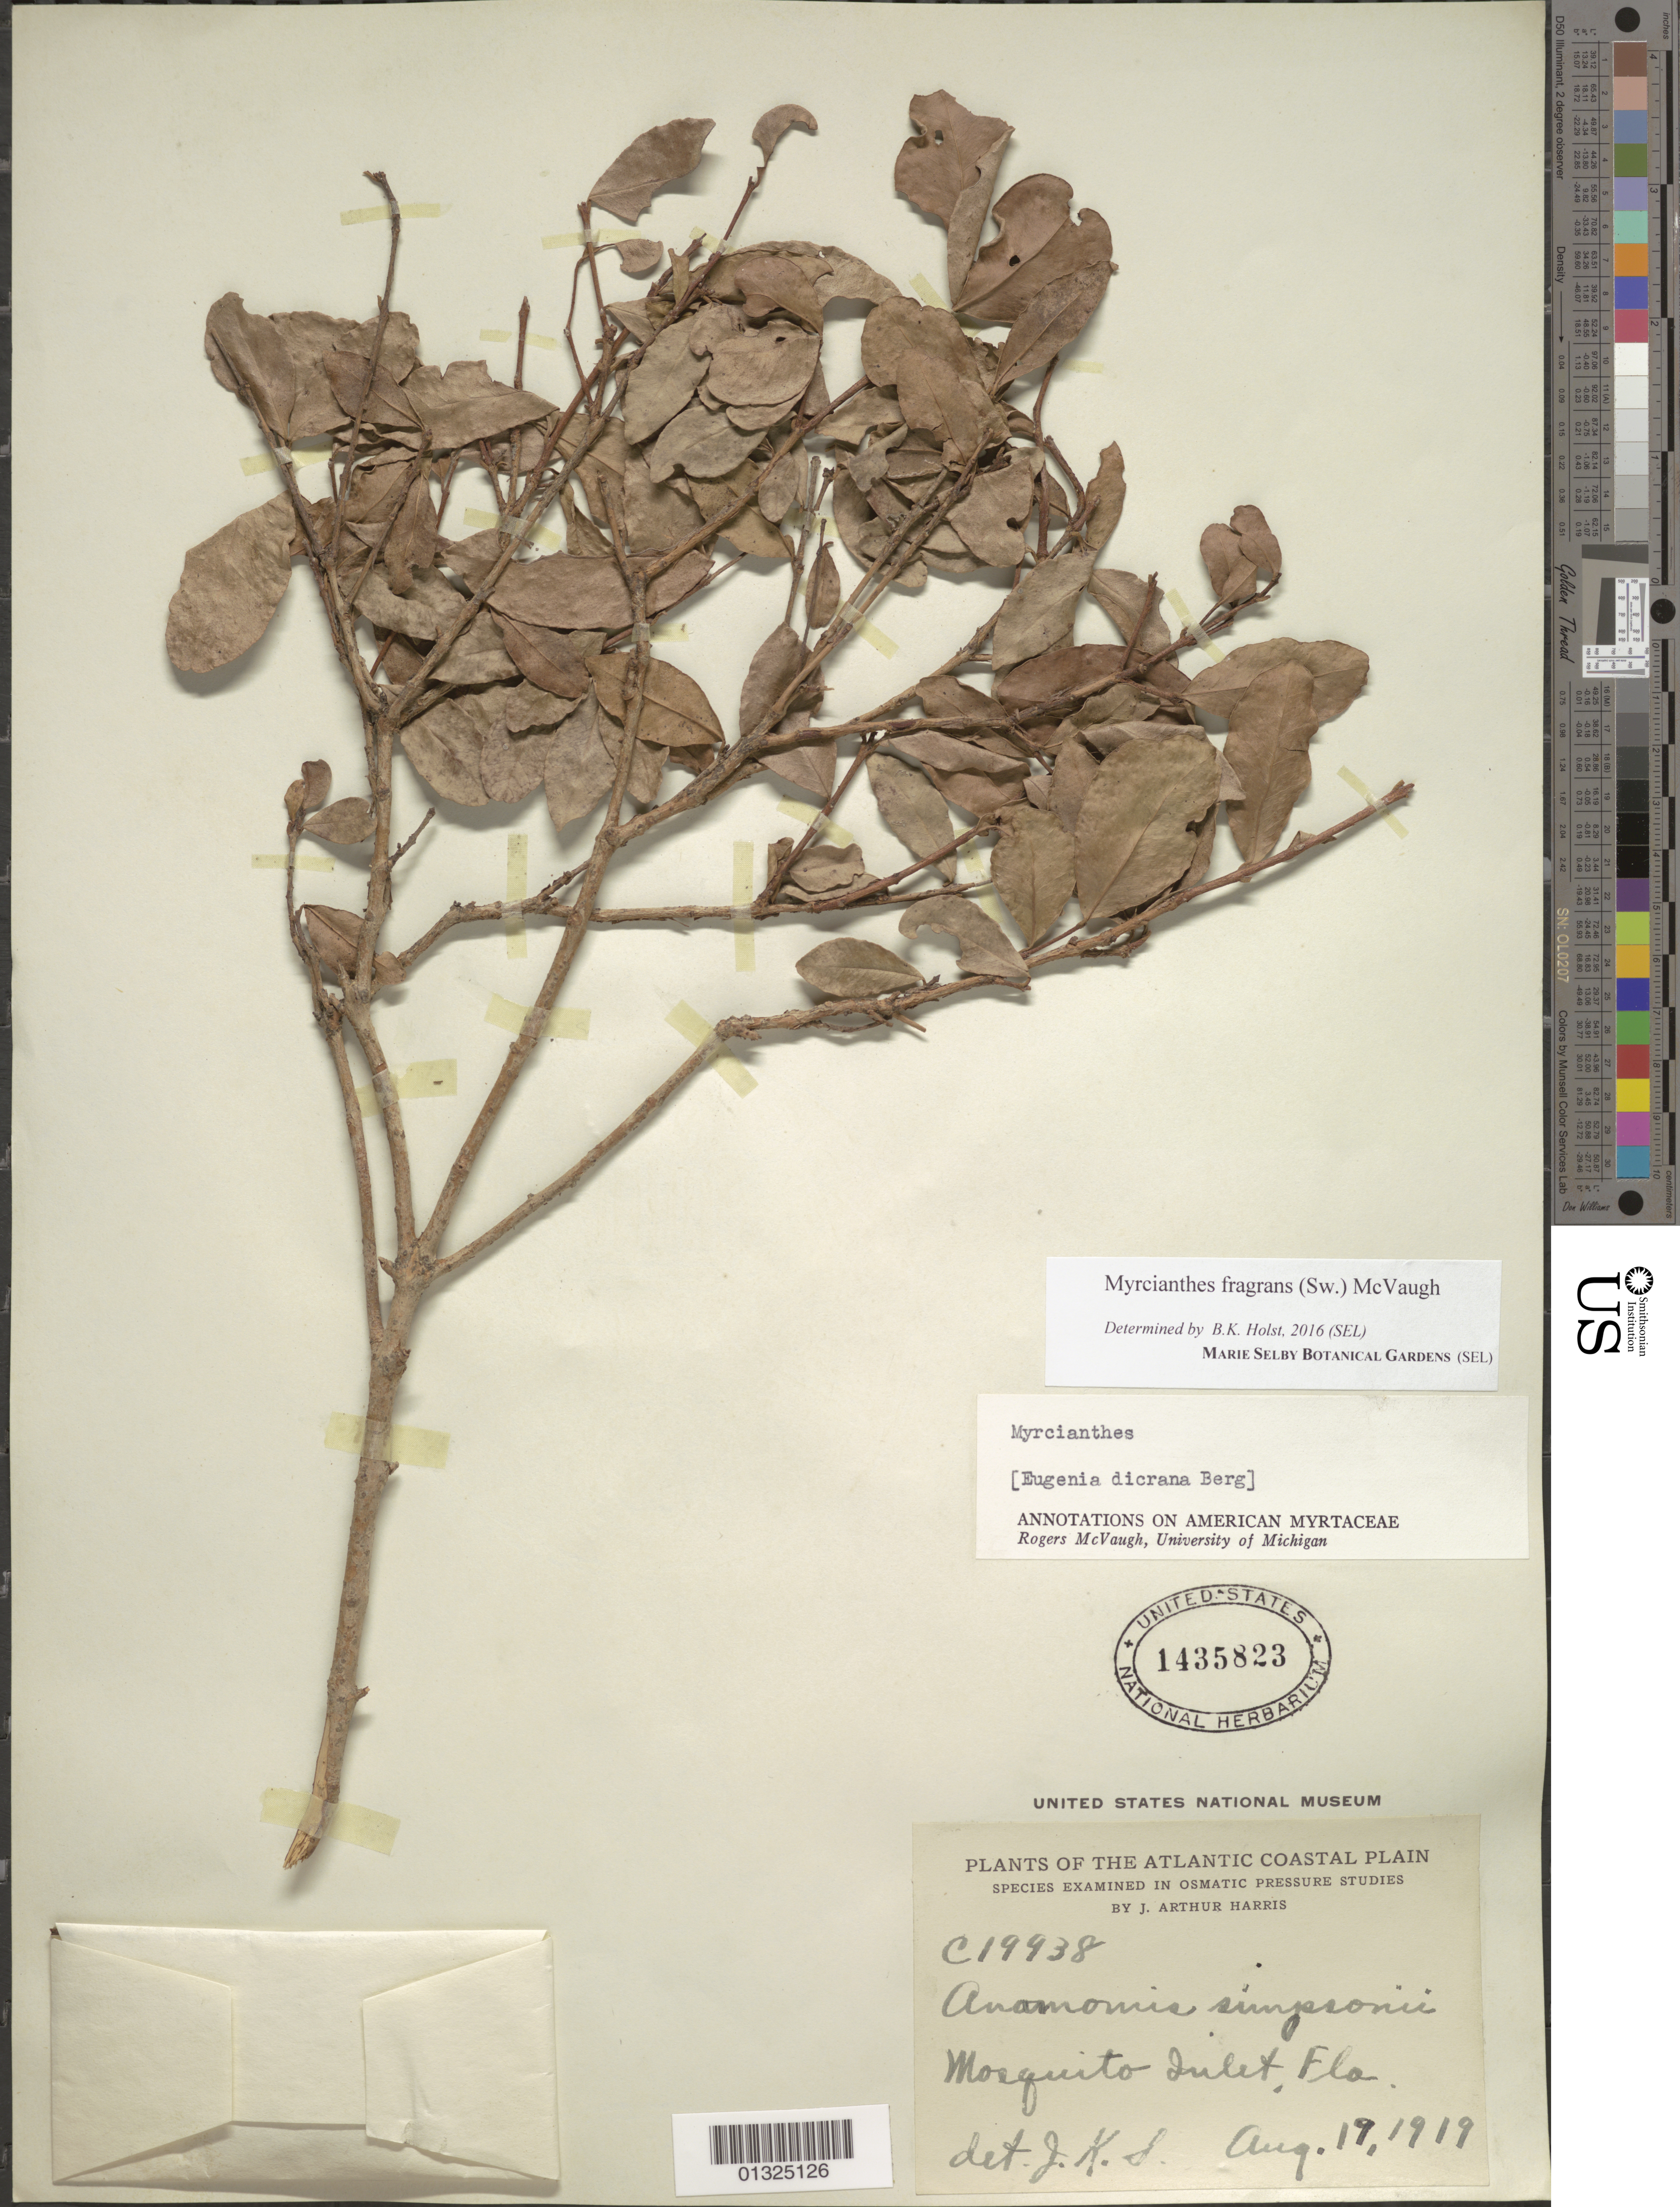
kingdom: Plantae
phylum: Tracheophyta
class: Magnoliopsida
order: Myrtales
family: Myrtaceae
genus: Myrcianthes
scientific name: Myrcianthes fragrans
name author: (Sw.) McVaugh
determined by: Holst, Bruce K.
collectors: J. A. Harris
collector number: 19938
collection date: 1919-08-19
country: United States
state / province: Florida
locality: Mosquito Inlet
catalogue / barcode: US 1435823